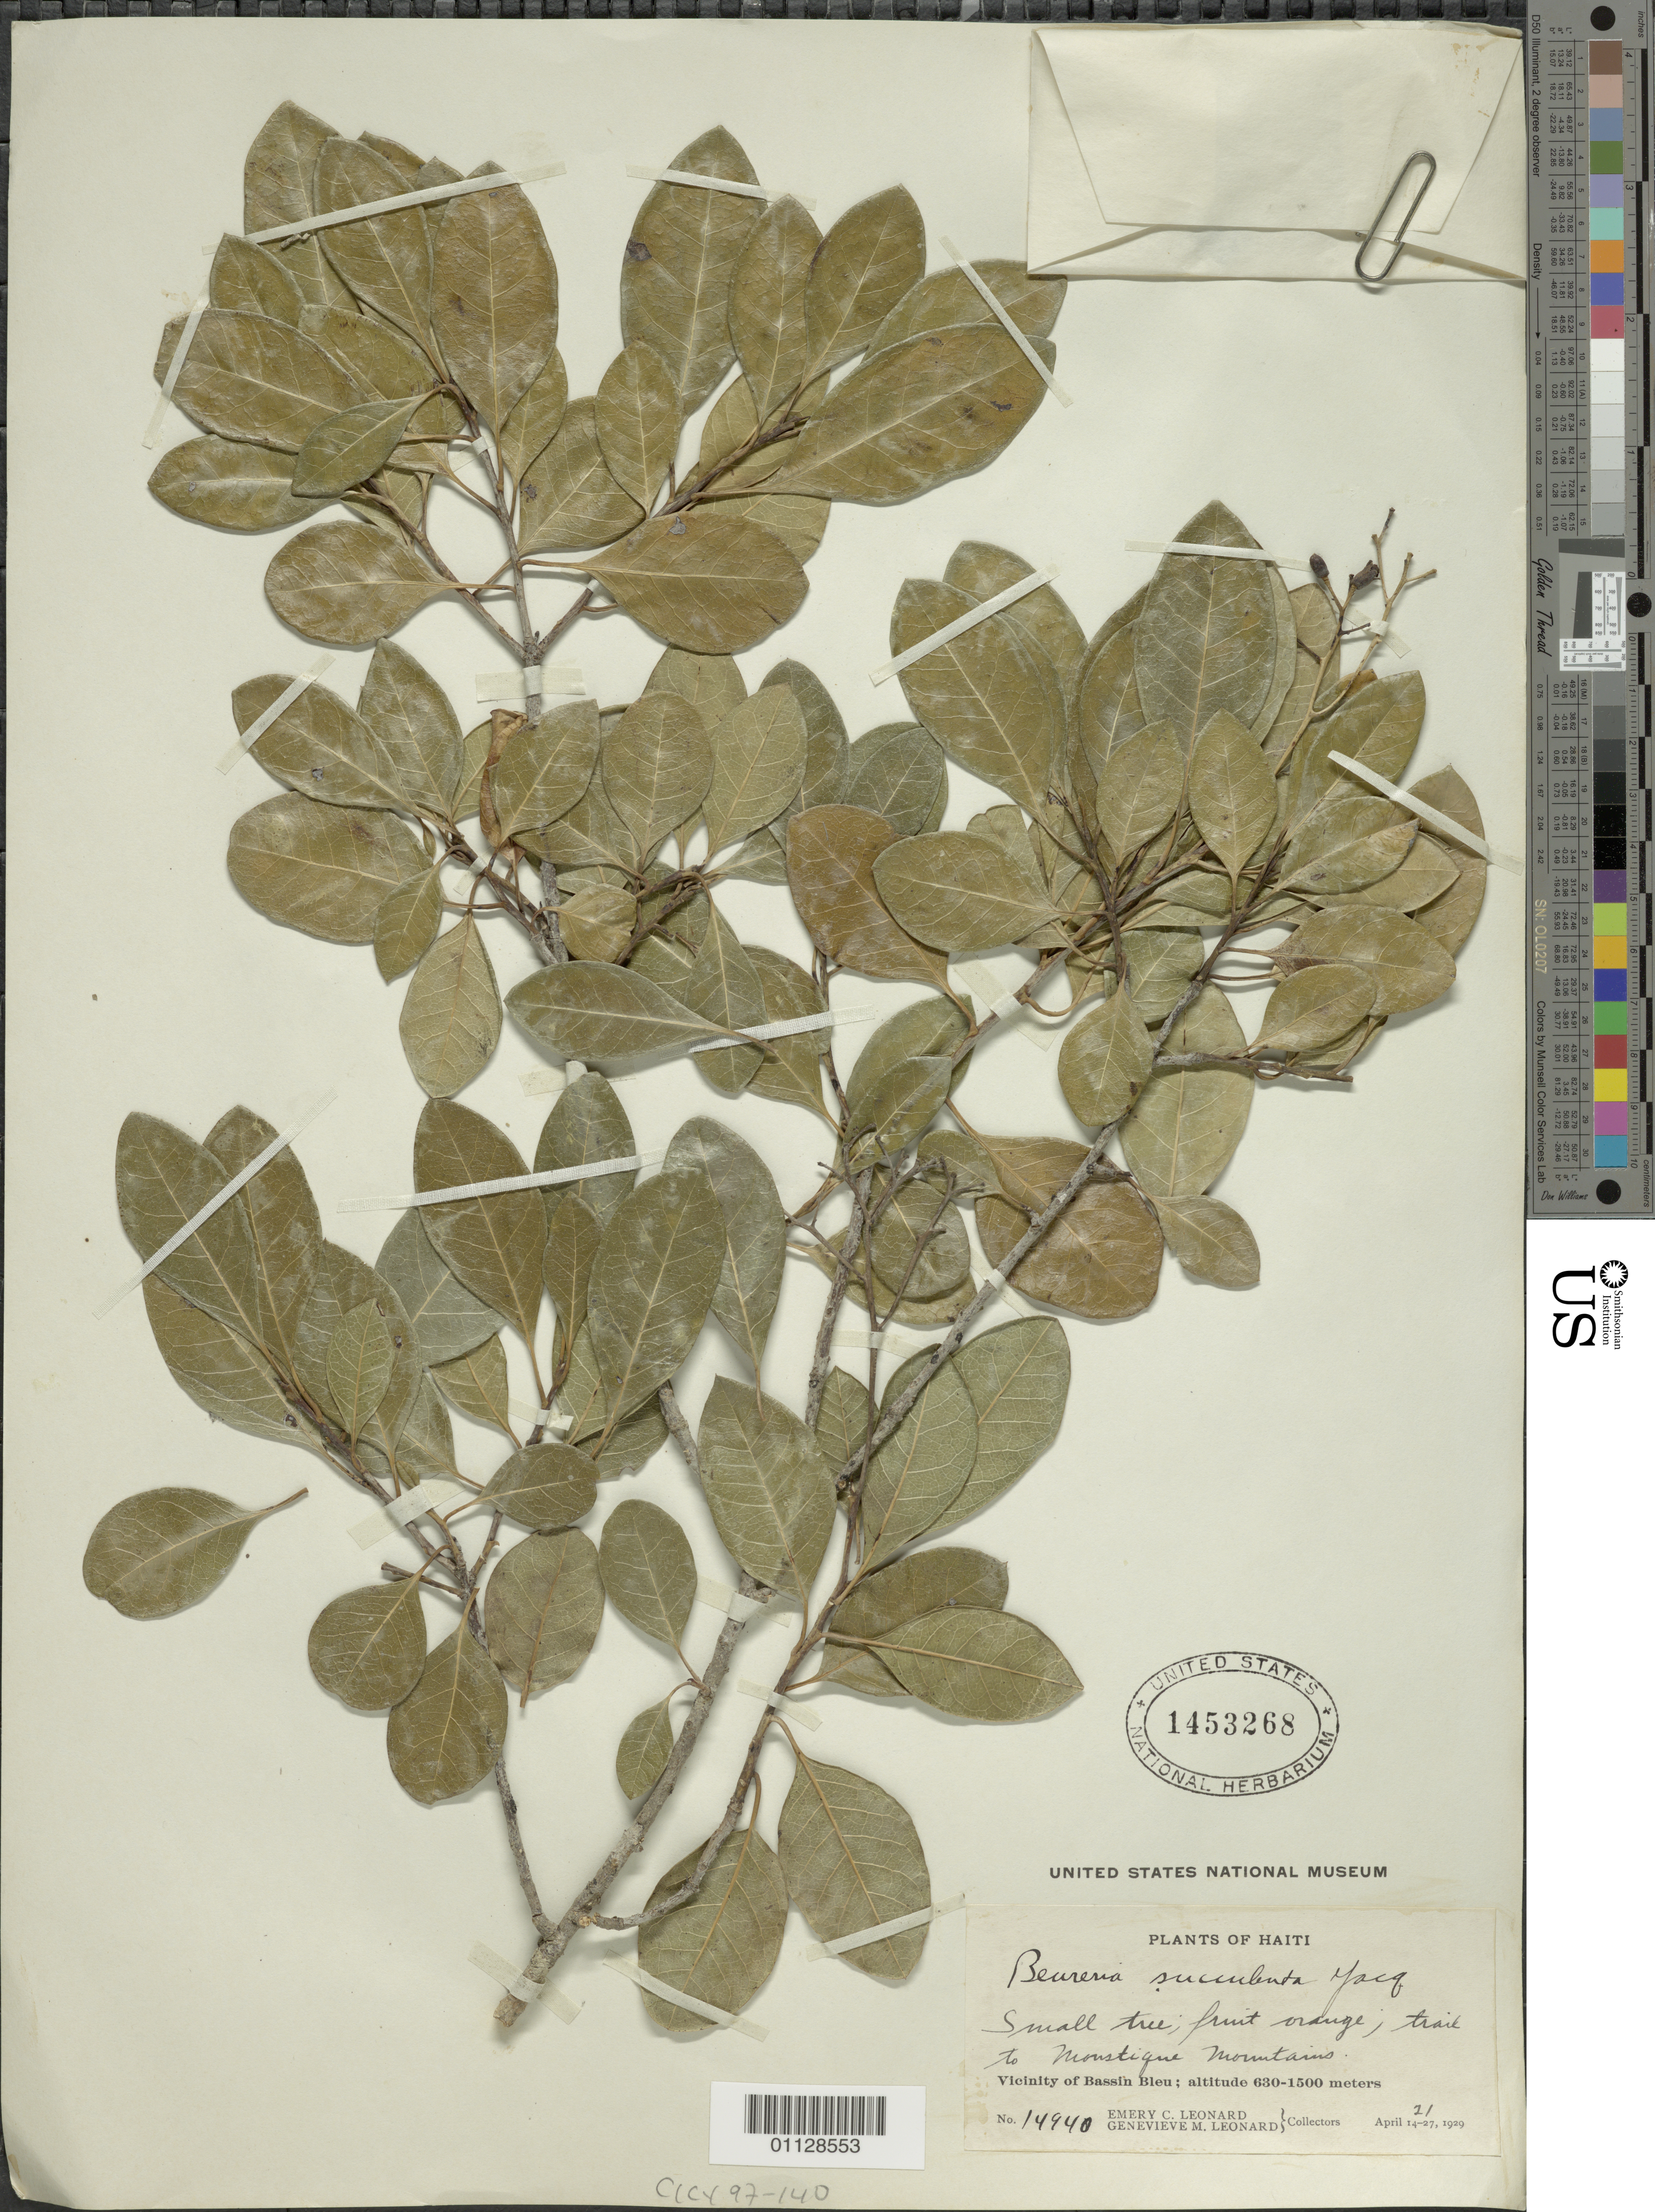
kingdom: Plantae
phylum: Tracheophyta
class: Magnoliopsida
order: Boraginales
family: Ehretiaceae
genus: Bourreria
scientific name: Bourreria succulenta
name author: Jacq.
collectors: E. C. Leonard & G. M. Leonard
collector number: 14940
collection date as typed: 21 Apr 1929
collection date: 1929-04-21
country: Haiti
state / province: Nord-Óuest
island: Hispaniola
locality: Vicinity of Bassin Bleu, trail to Moustique Mountains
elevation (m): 630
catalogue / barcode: US 1453268